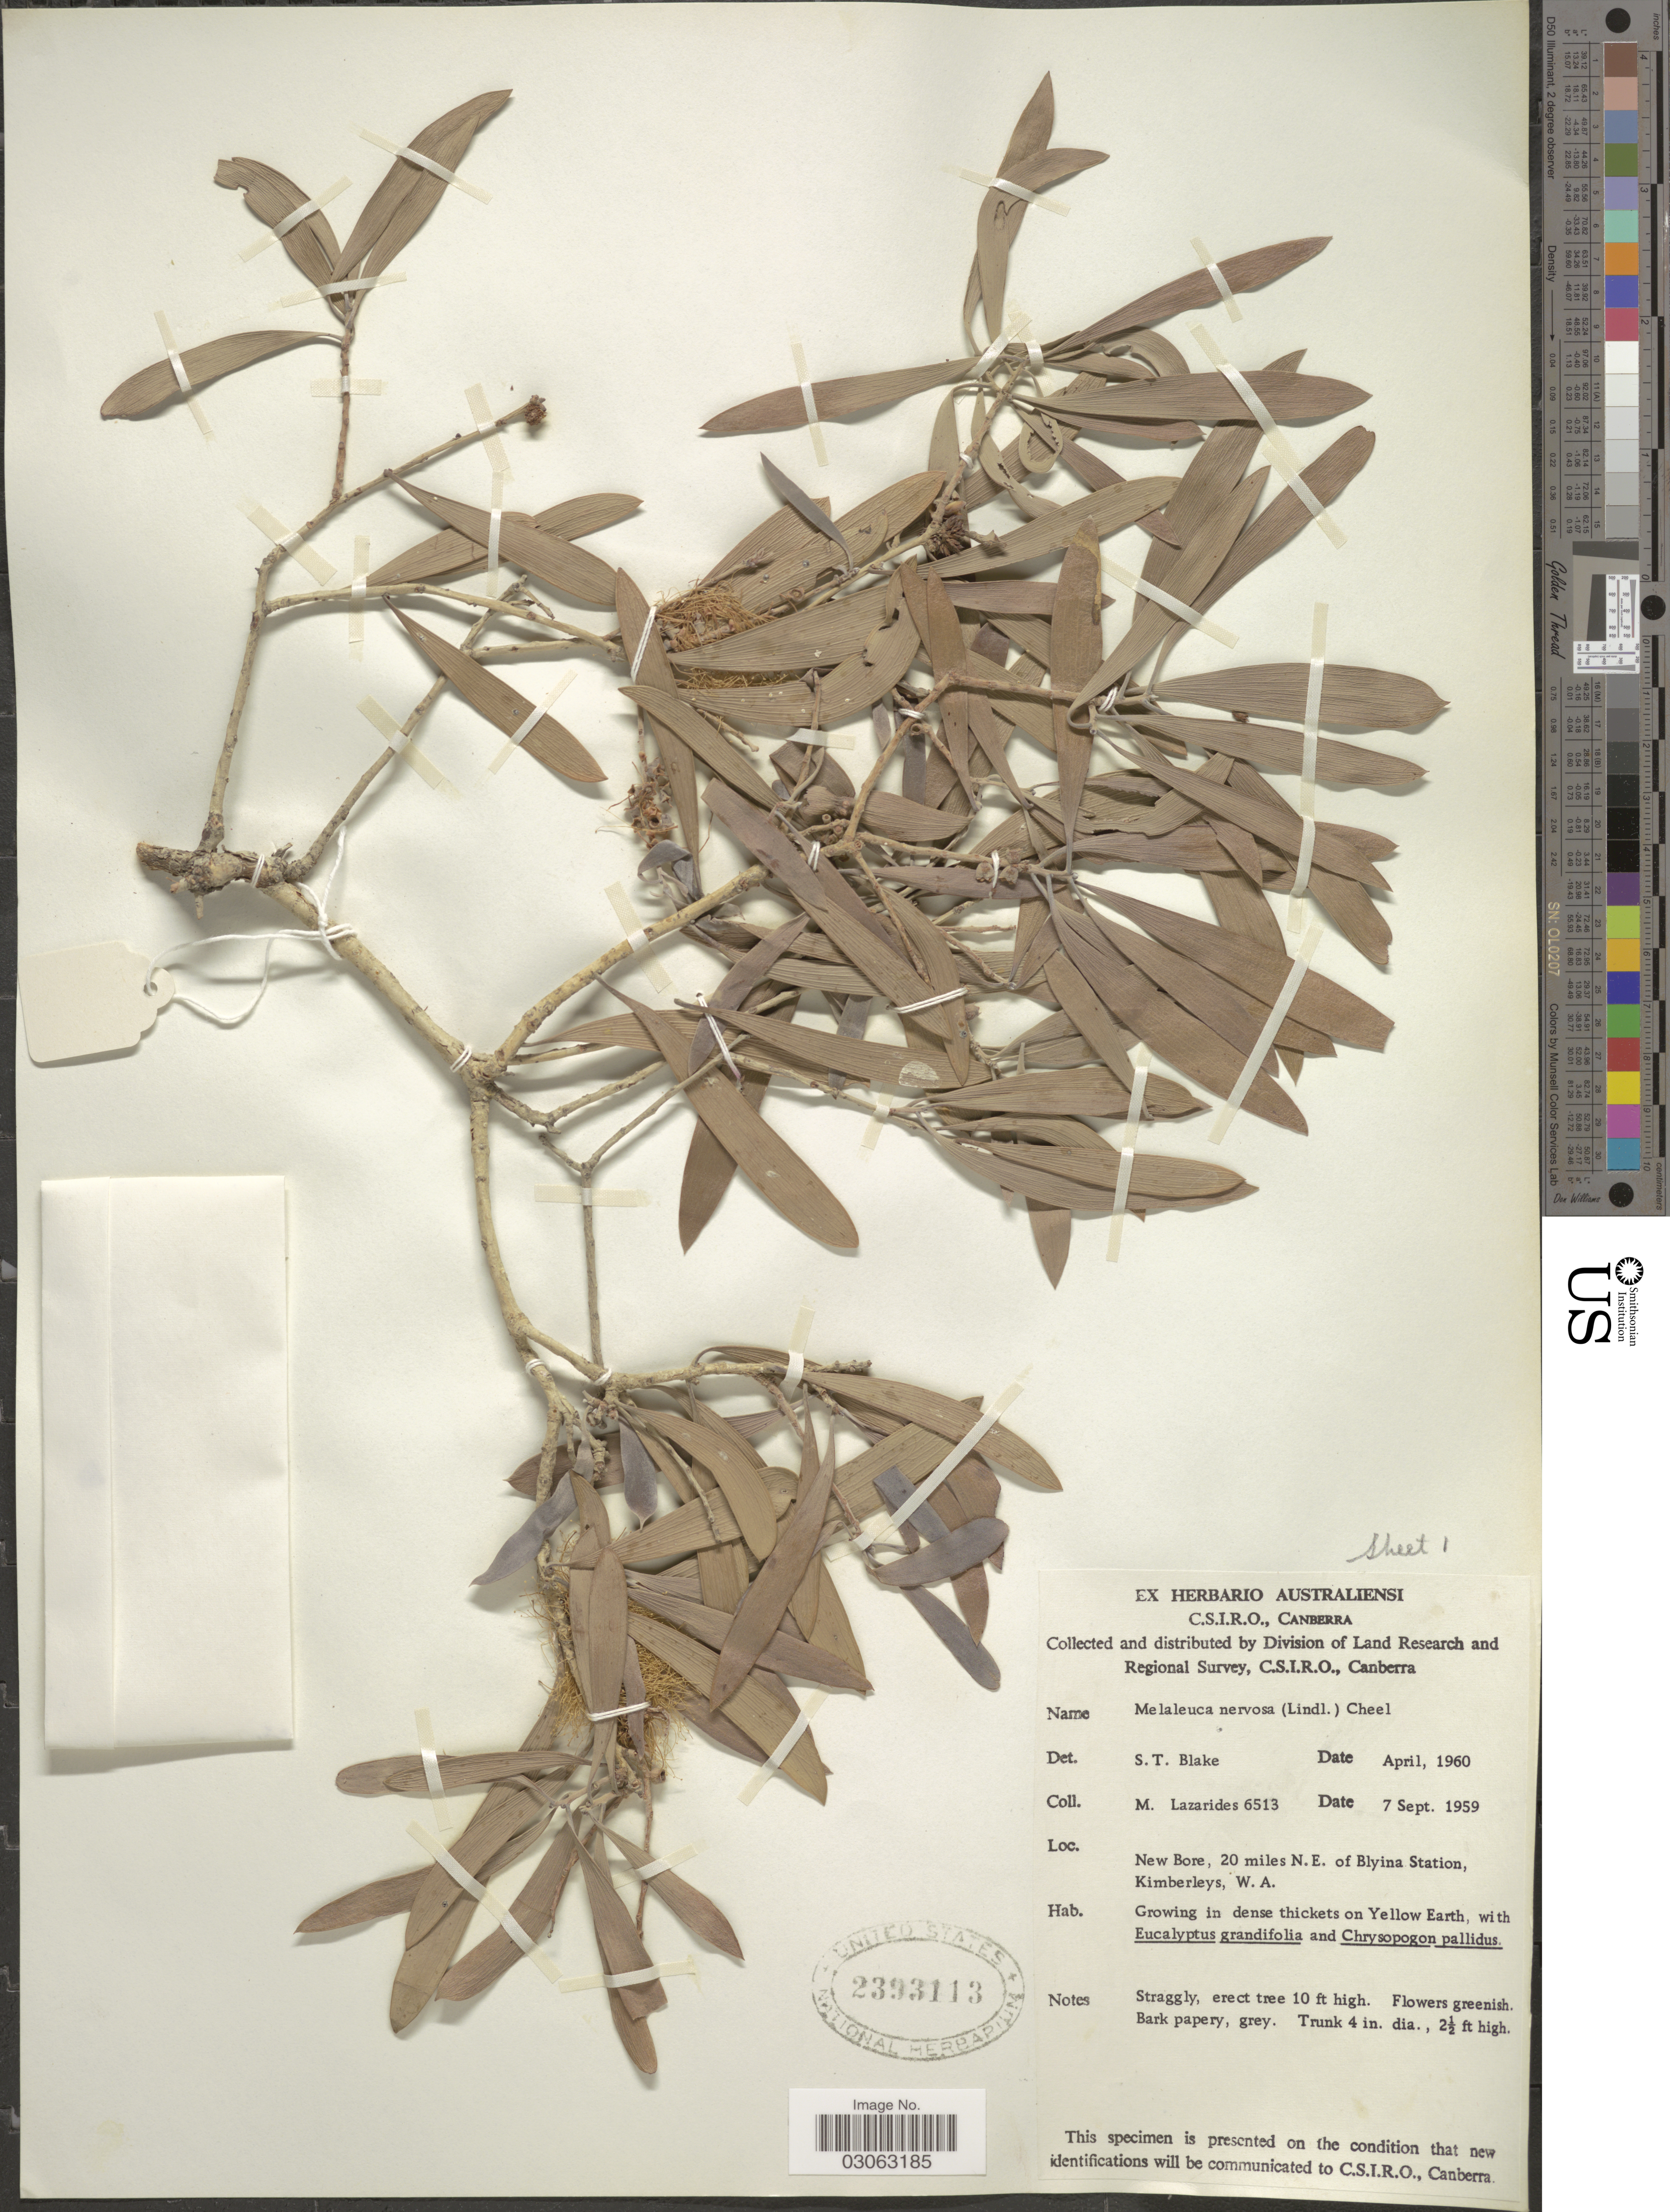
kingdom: Plantae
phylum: Tracheophyta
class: Magnoliopsida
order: Myrtales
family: Myrtaceae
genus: Melaleuca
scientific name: Melaleuca nervosa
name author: (Lindl.) Cheel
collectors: M. Lazarides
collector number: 6513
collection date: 1959-09-07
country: Australia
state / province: Western Australia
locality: New Bore, 20 miles N.E. of Blyina Station, Kimberleys, W. A.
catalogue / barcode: US 2393113